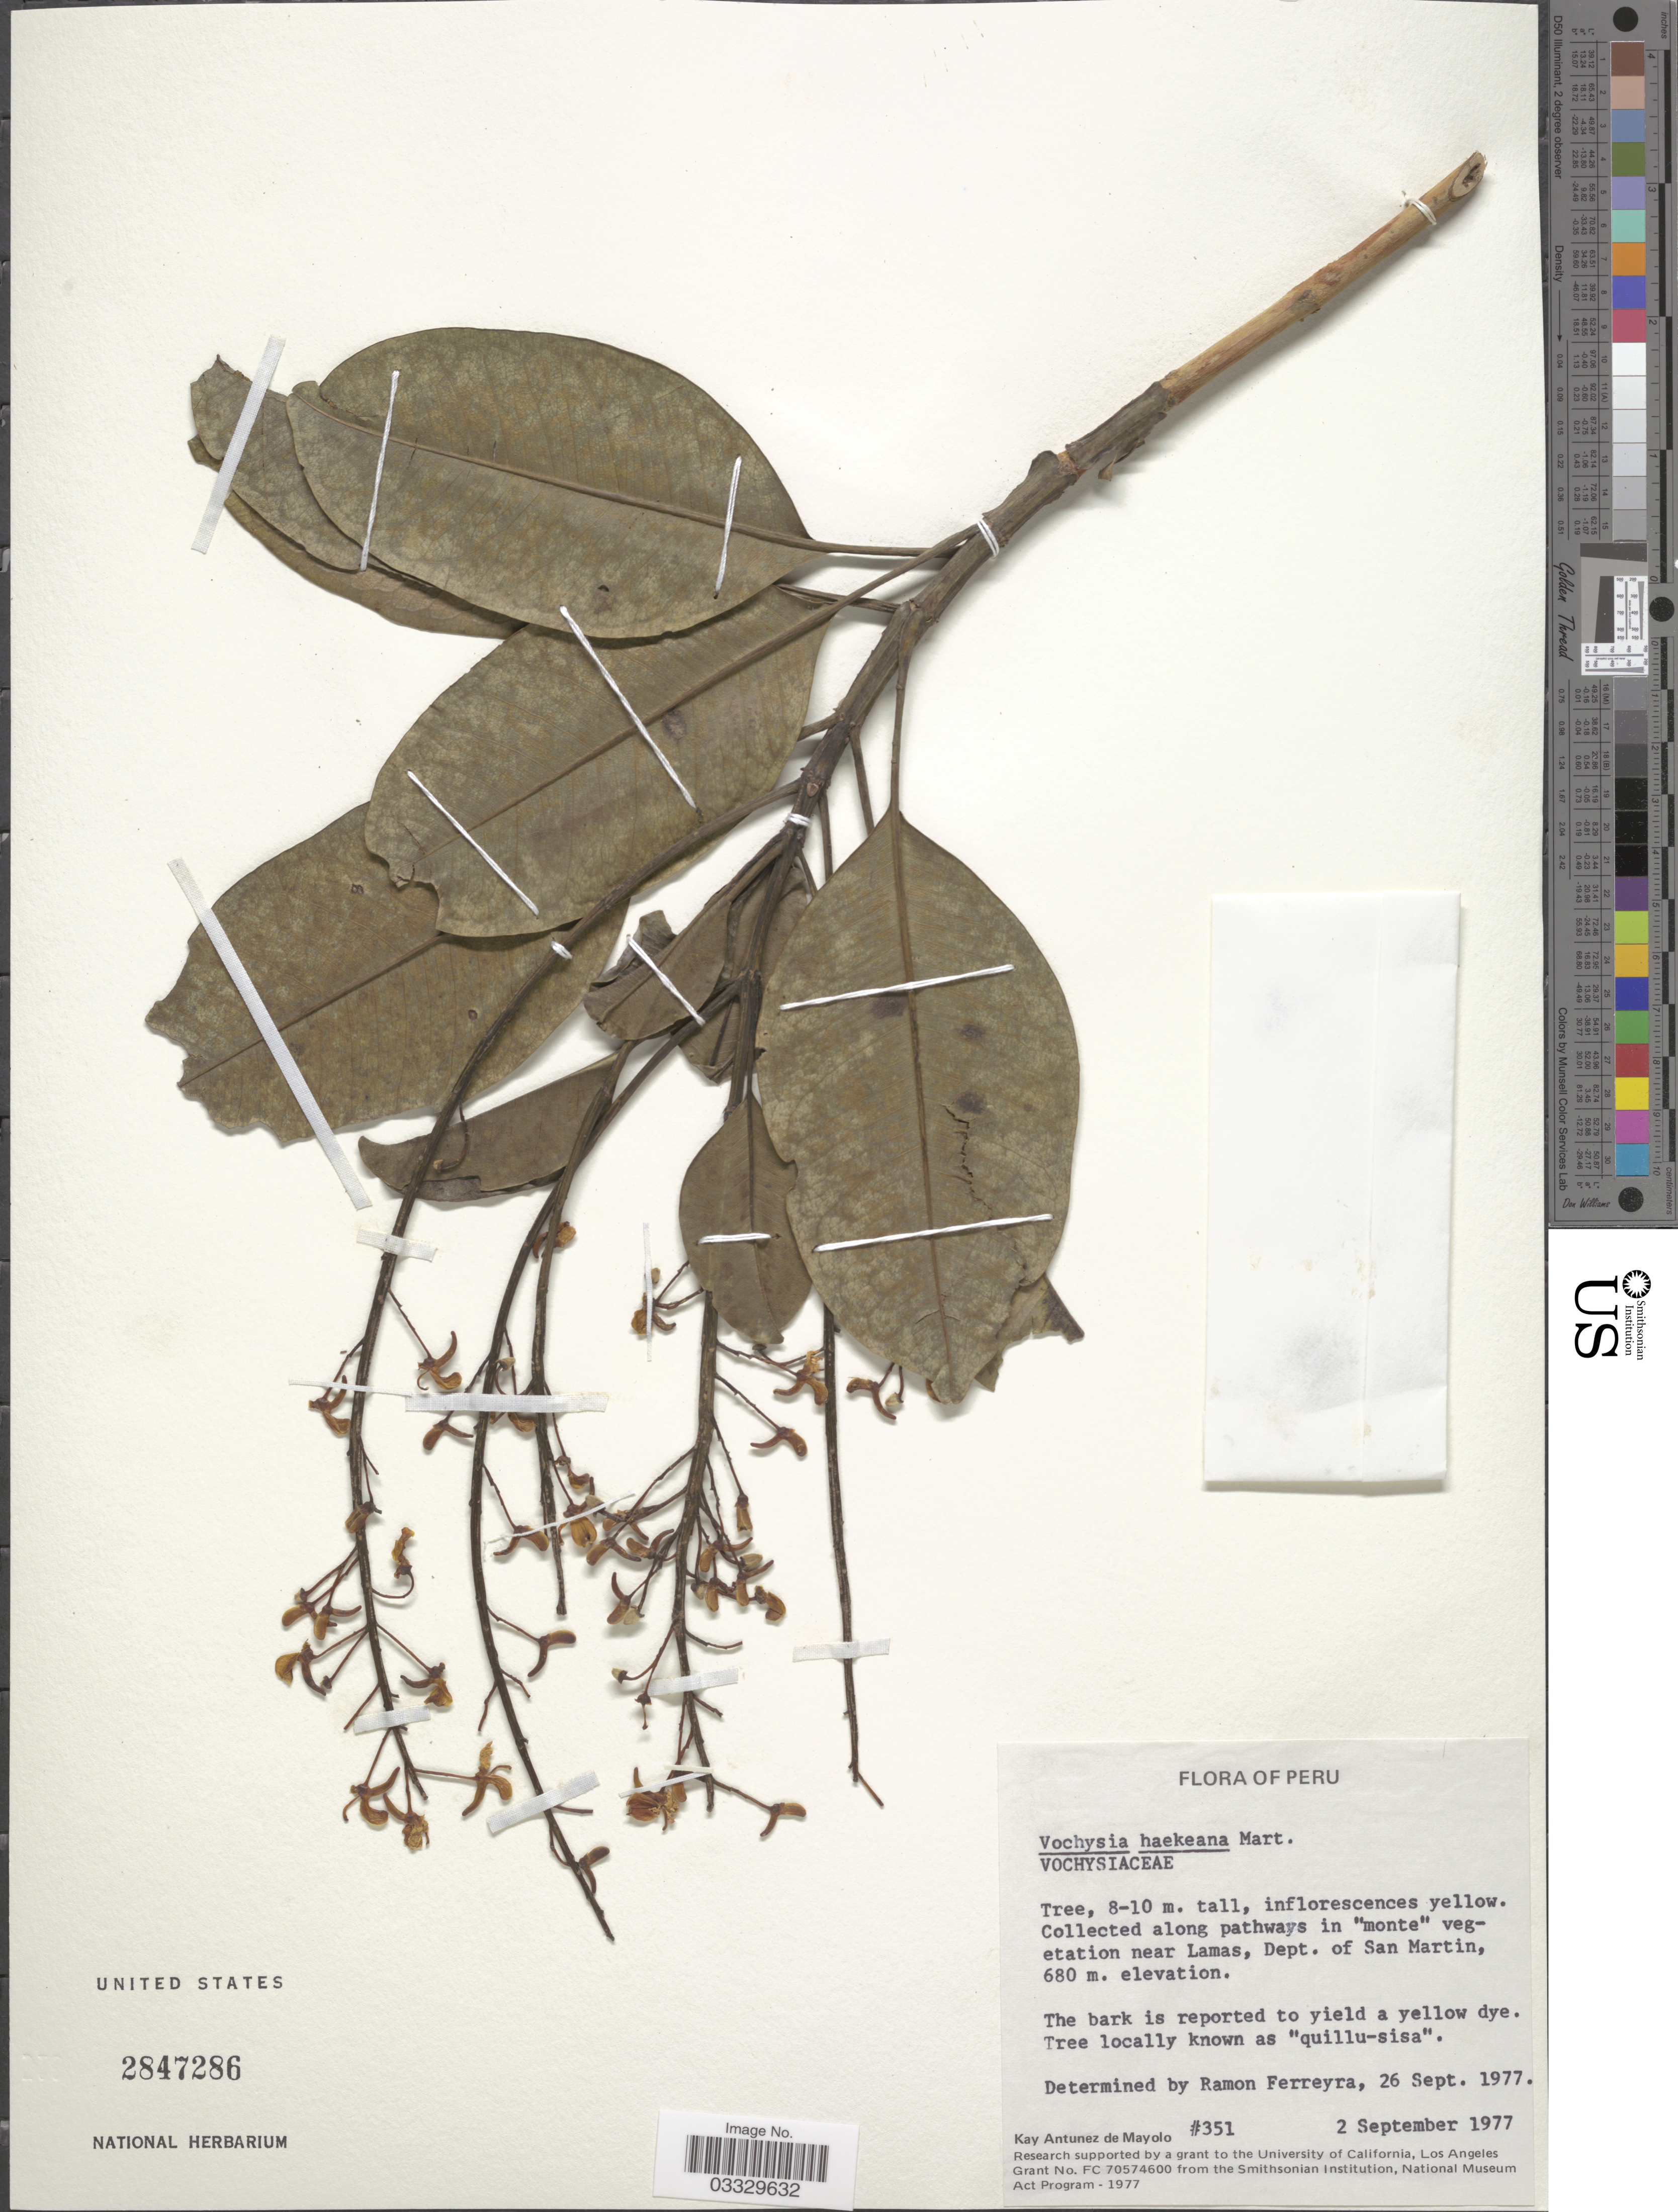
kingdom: Plantae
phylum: Tracheophyta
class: Magnoliopsida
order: Myrtales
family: Vochysiaceae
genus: Vochysia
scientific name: Vochysia haenkeana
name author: Mart.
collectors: K. Antunez de Mayolo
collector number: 351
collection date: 1977-09-02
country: Peru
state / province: San Martín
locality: Near Lamas, Dept. of San Martin.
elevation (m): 680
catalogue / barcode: US 2847286